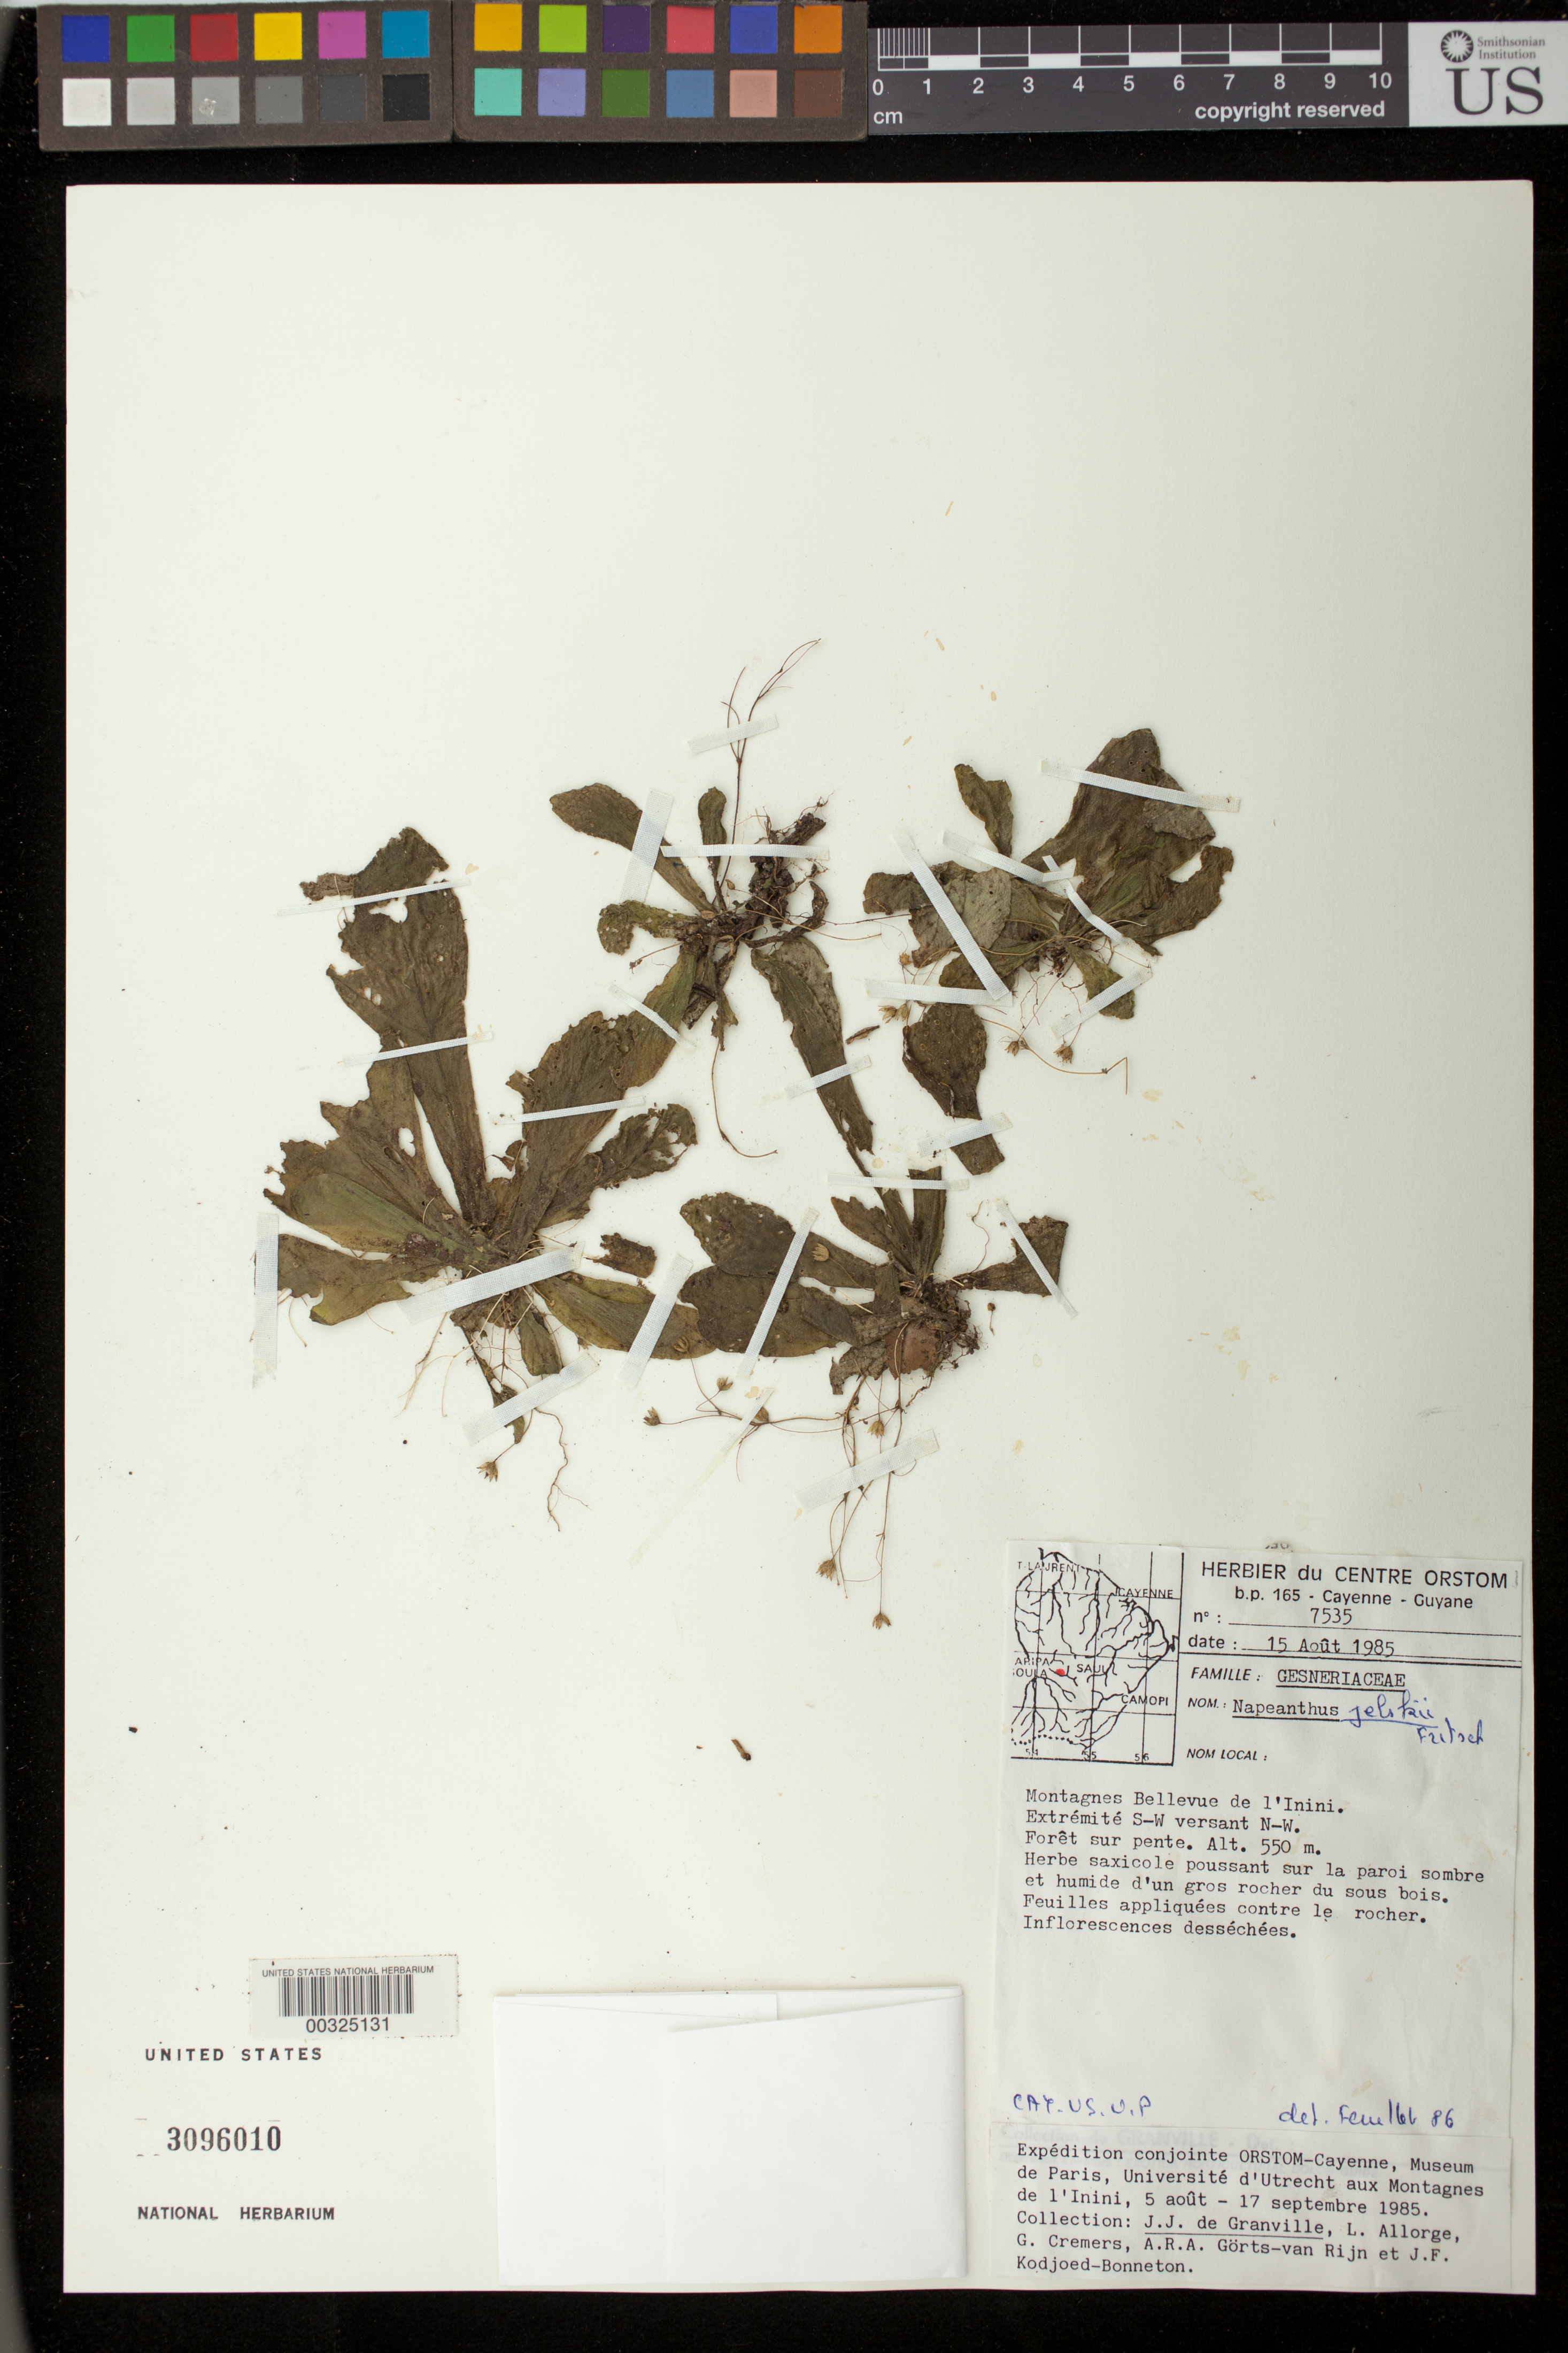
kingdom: Plantae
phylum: Tracheophyta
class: Magnoliopsida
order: Lamiales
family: Gesneriaceae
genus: Napeanthus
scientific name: Napeanthus jelskii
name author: Fritsch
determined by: Feuillet, C.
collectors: J.-J. de Granville, L. Allorge, G. Cremers, A. .R. A. Görts-van Rijn & J. Kodjoed-Bonneton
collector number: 7535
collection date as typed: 15 Aug 1985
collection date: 1985-08-15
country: French Guiana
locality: Montagnes Bellevue de l'Inini; extrémité SW versant N-W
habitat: Forêt sur pente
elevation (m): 550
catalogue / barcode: US 3096010